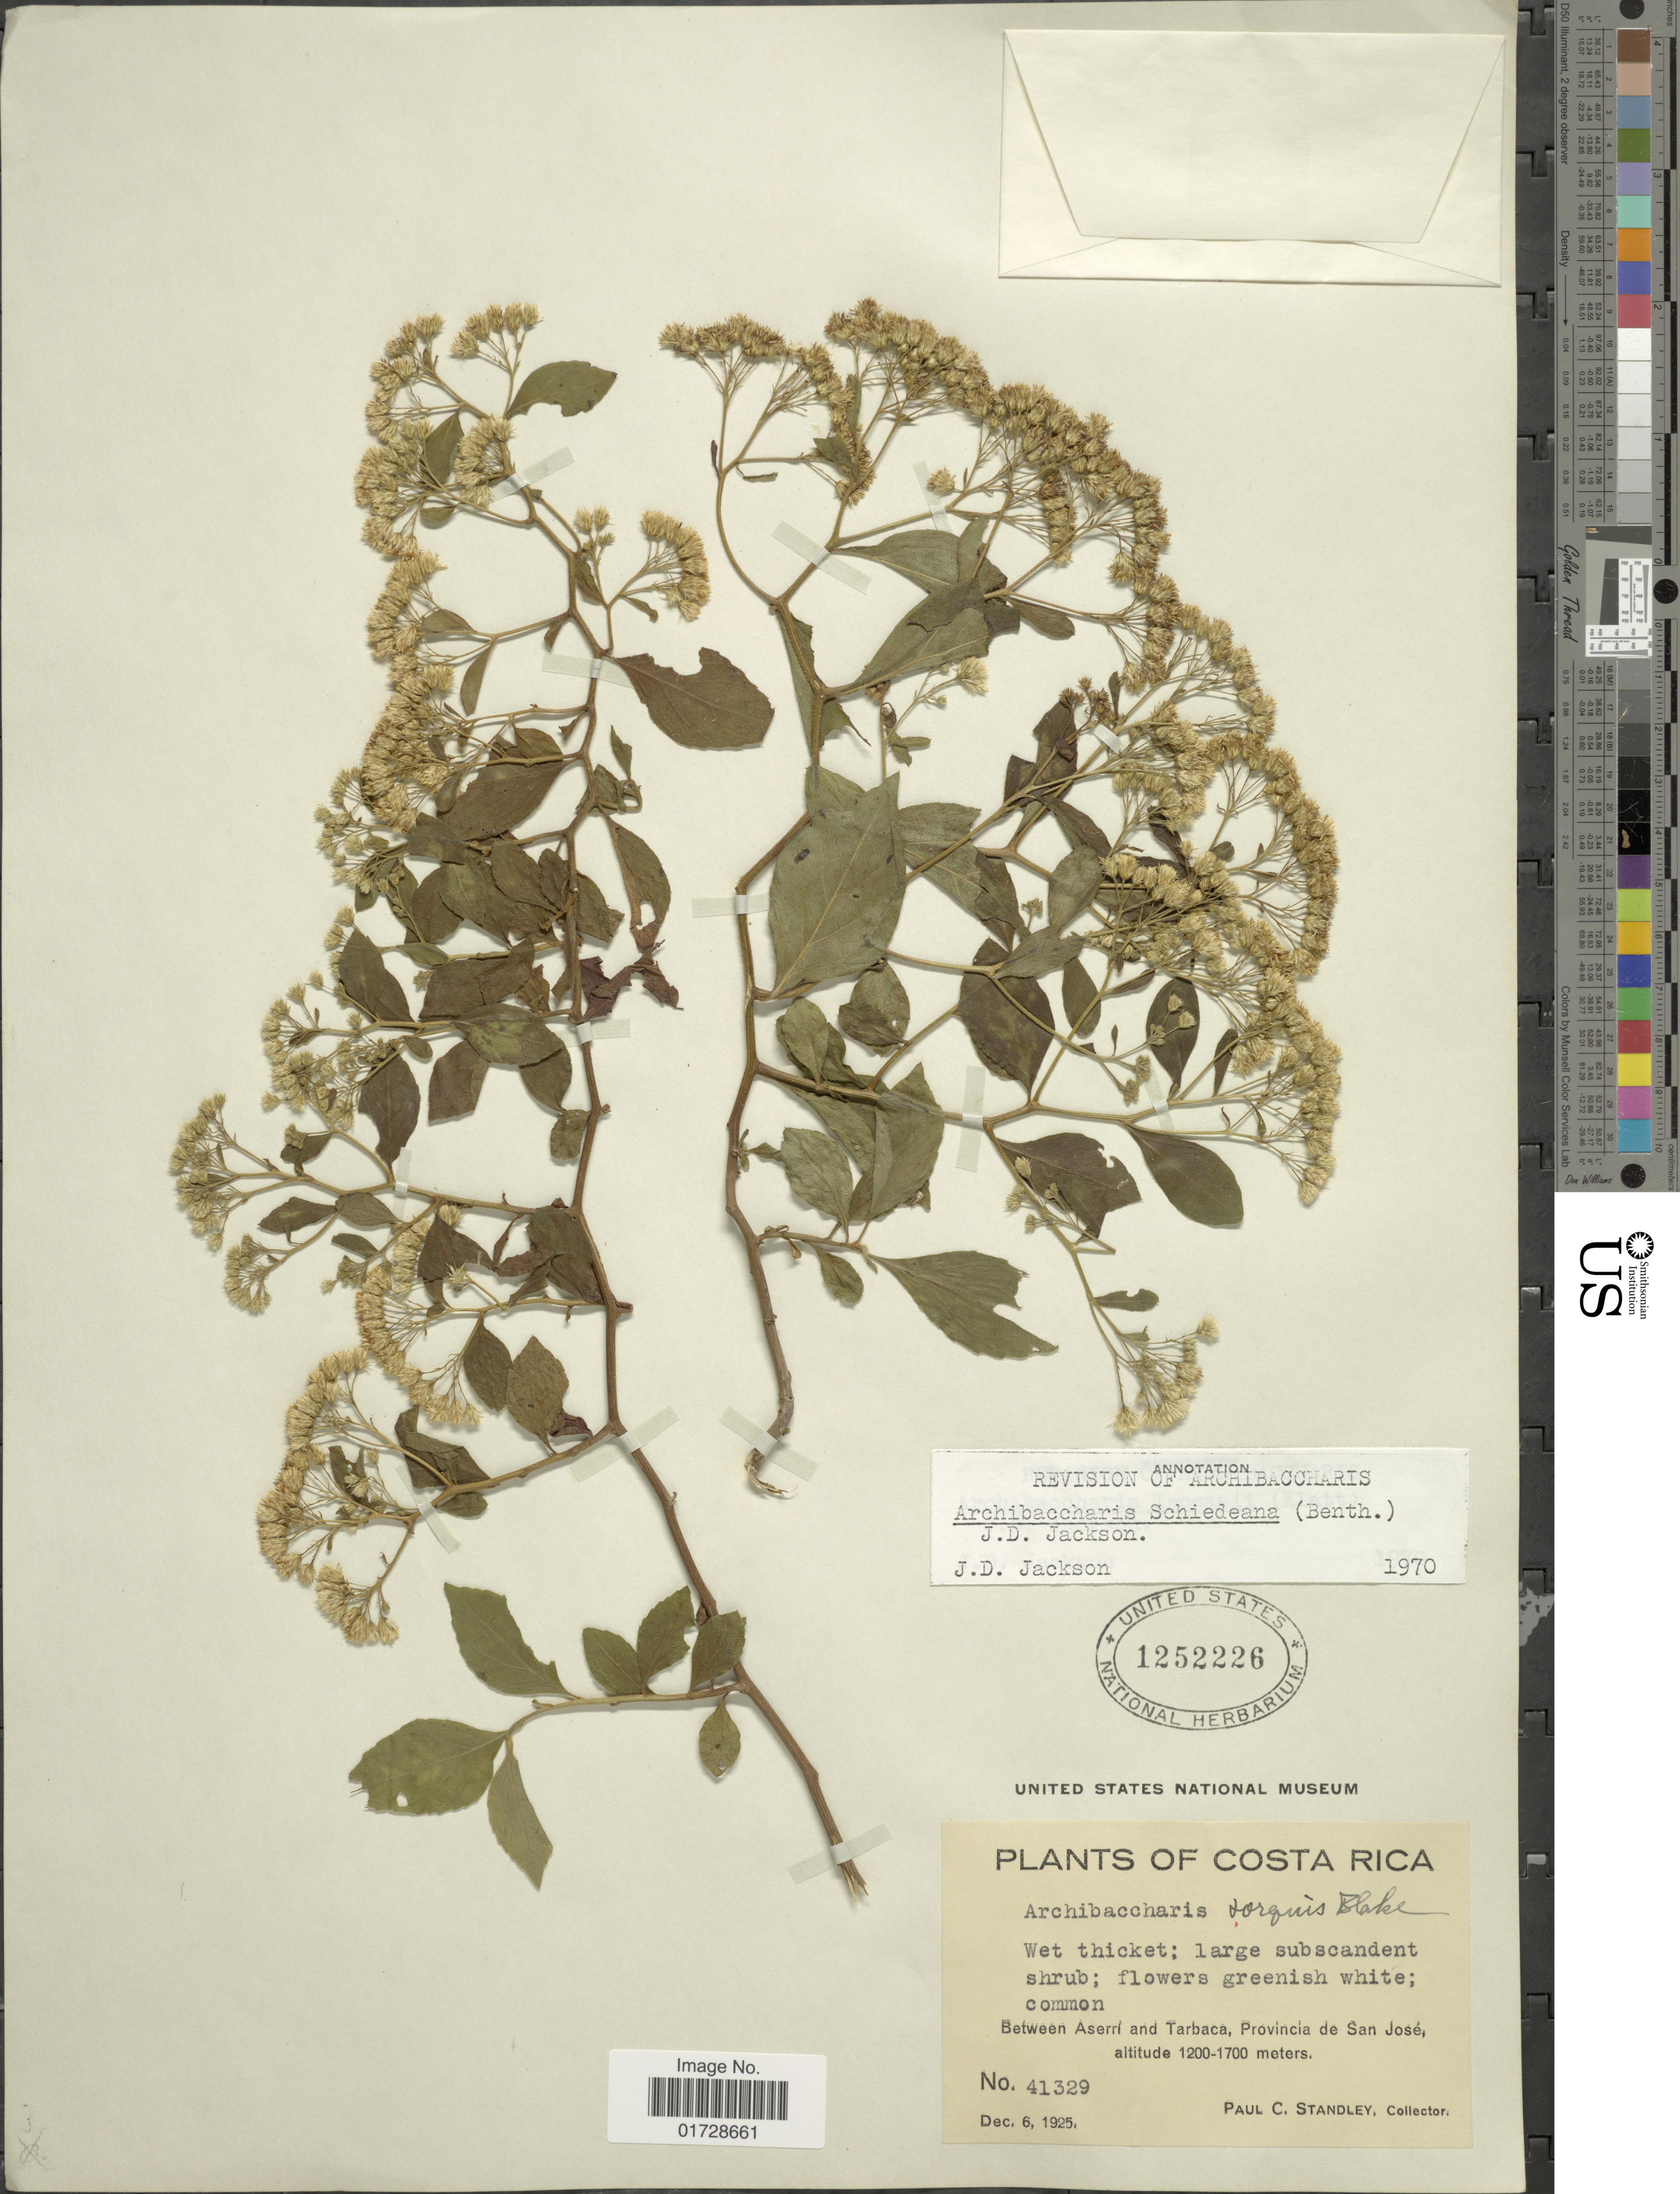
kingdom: Plantae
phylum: Tracheophyta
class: Magnoliopsida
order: Asterales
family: Asteraceae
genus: Archibaccharis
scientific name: Archibaccharis schiedeana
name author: (Benth.) J.D. Jacks.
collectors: P. C. Standley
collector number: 41329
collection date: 1925-12-06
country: Costa Rica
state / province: San José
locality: Between Aserri and Tarbaca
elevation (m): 1200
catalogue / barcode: US 1252226